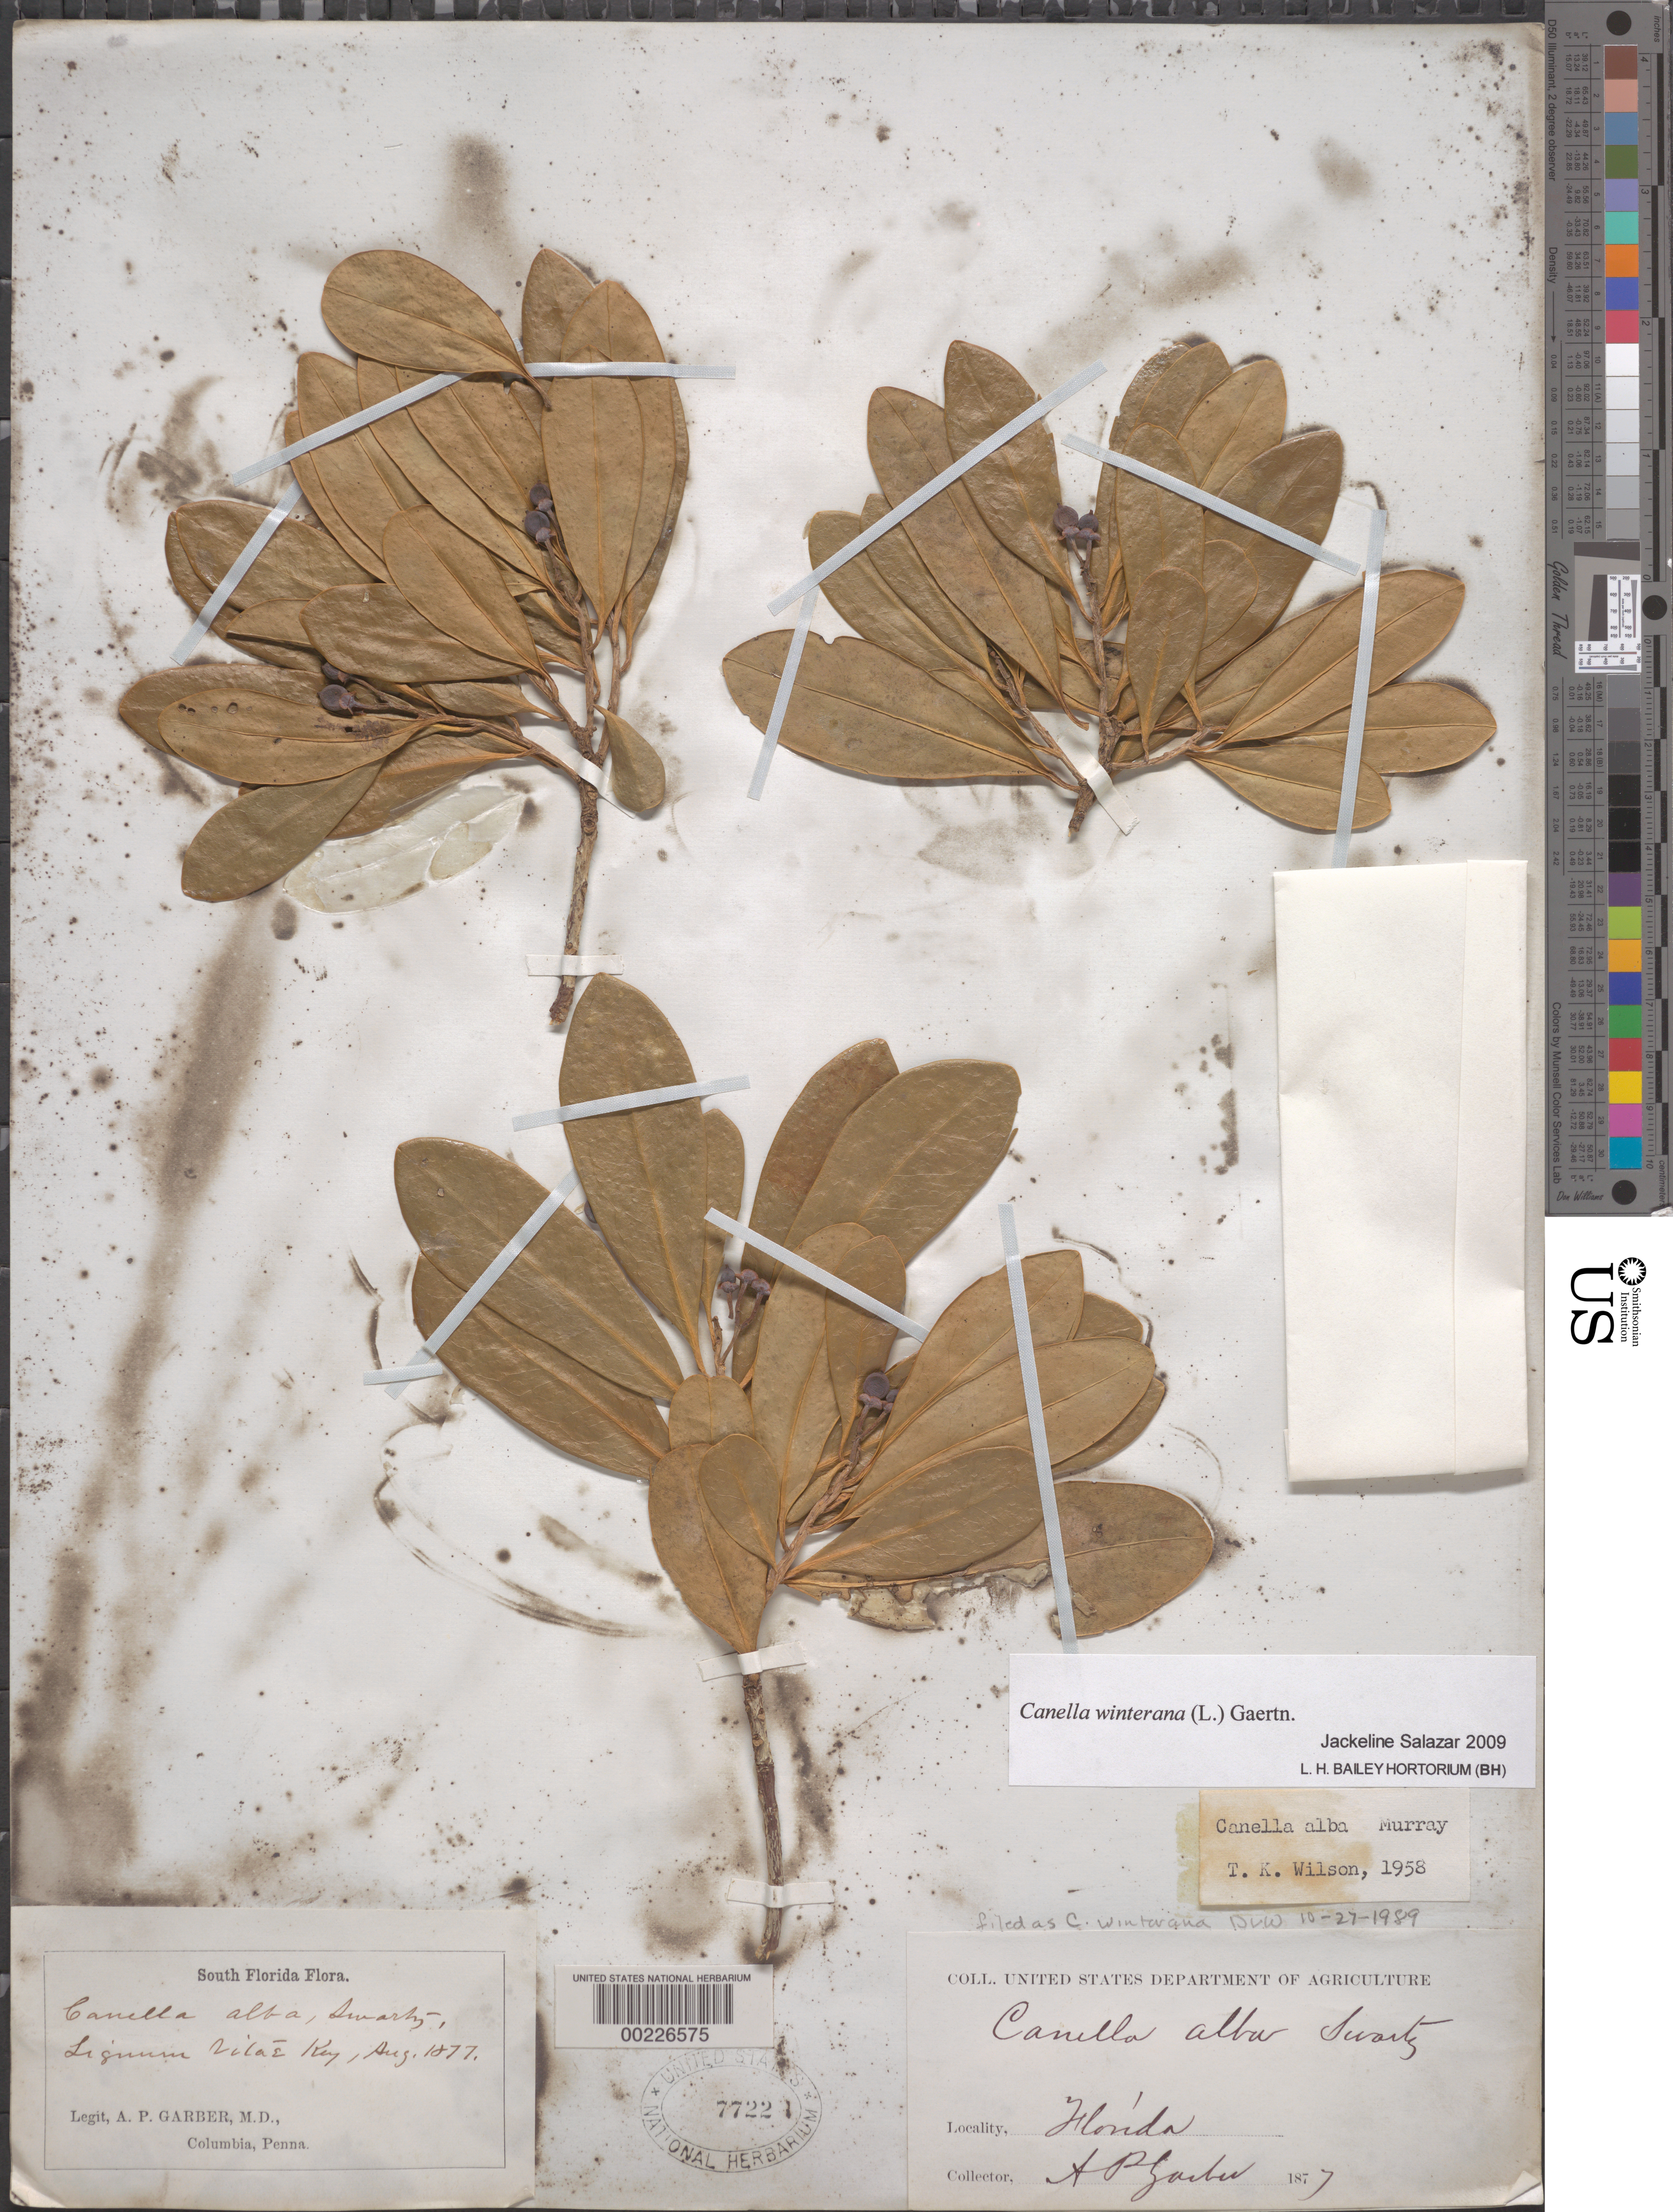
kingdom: Plantae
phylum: Tracheophyta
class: Magnoliopsida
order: Canellales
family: Canellaceae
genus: Canella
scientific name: Canella winterana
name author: (L.) Gaertn.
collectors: A. P. Garber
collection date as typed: Aug 1877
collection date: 1877-08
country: United States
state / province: Florida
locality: Lignum vitae key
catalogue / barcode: US 7722